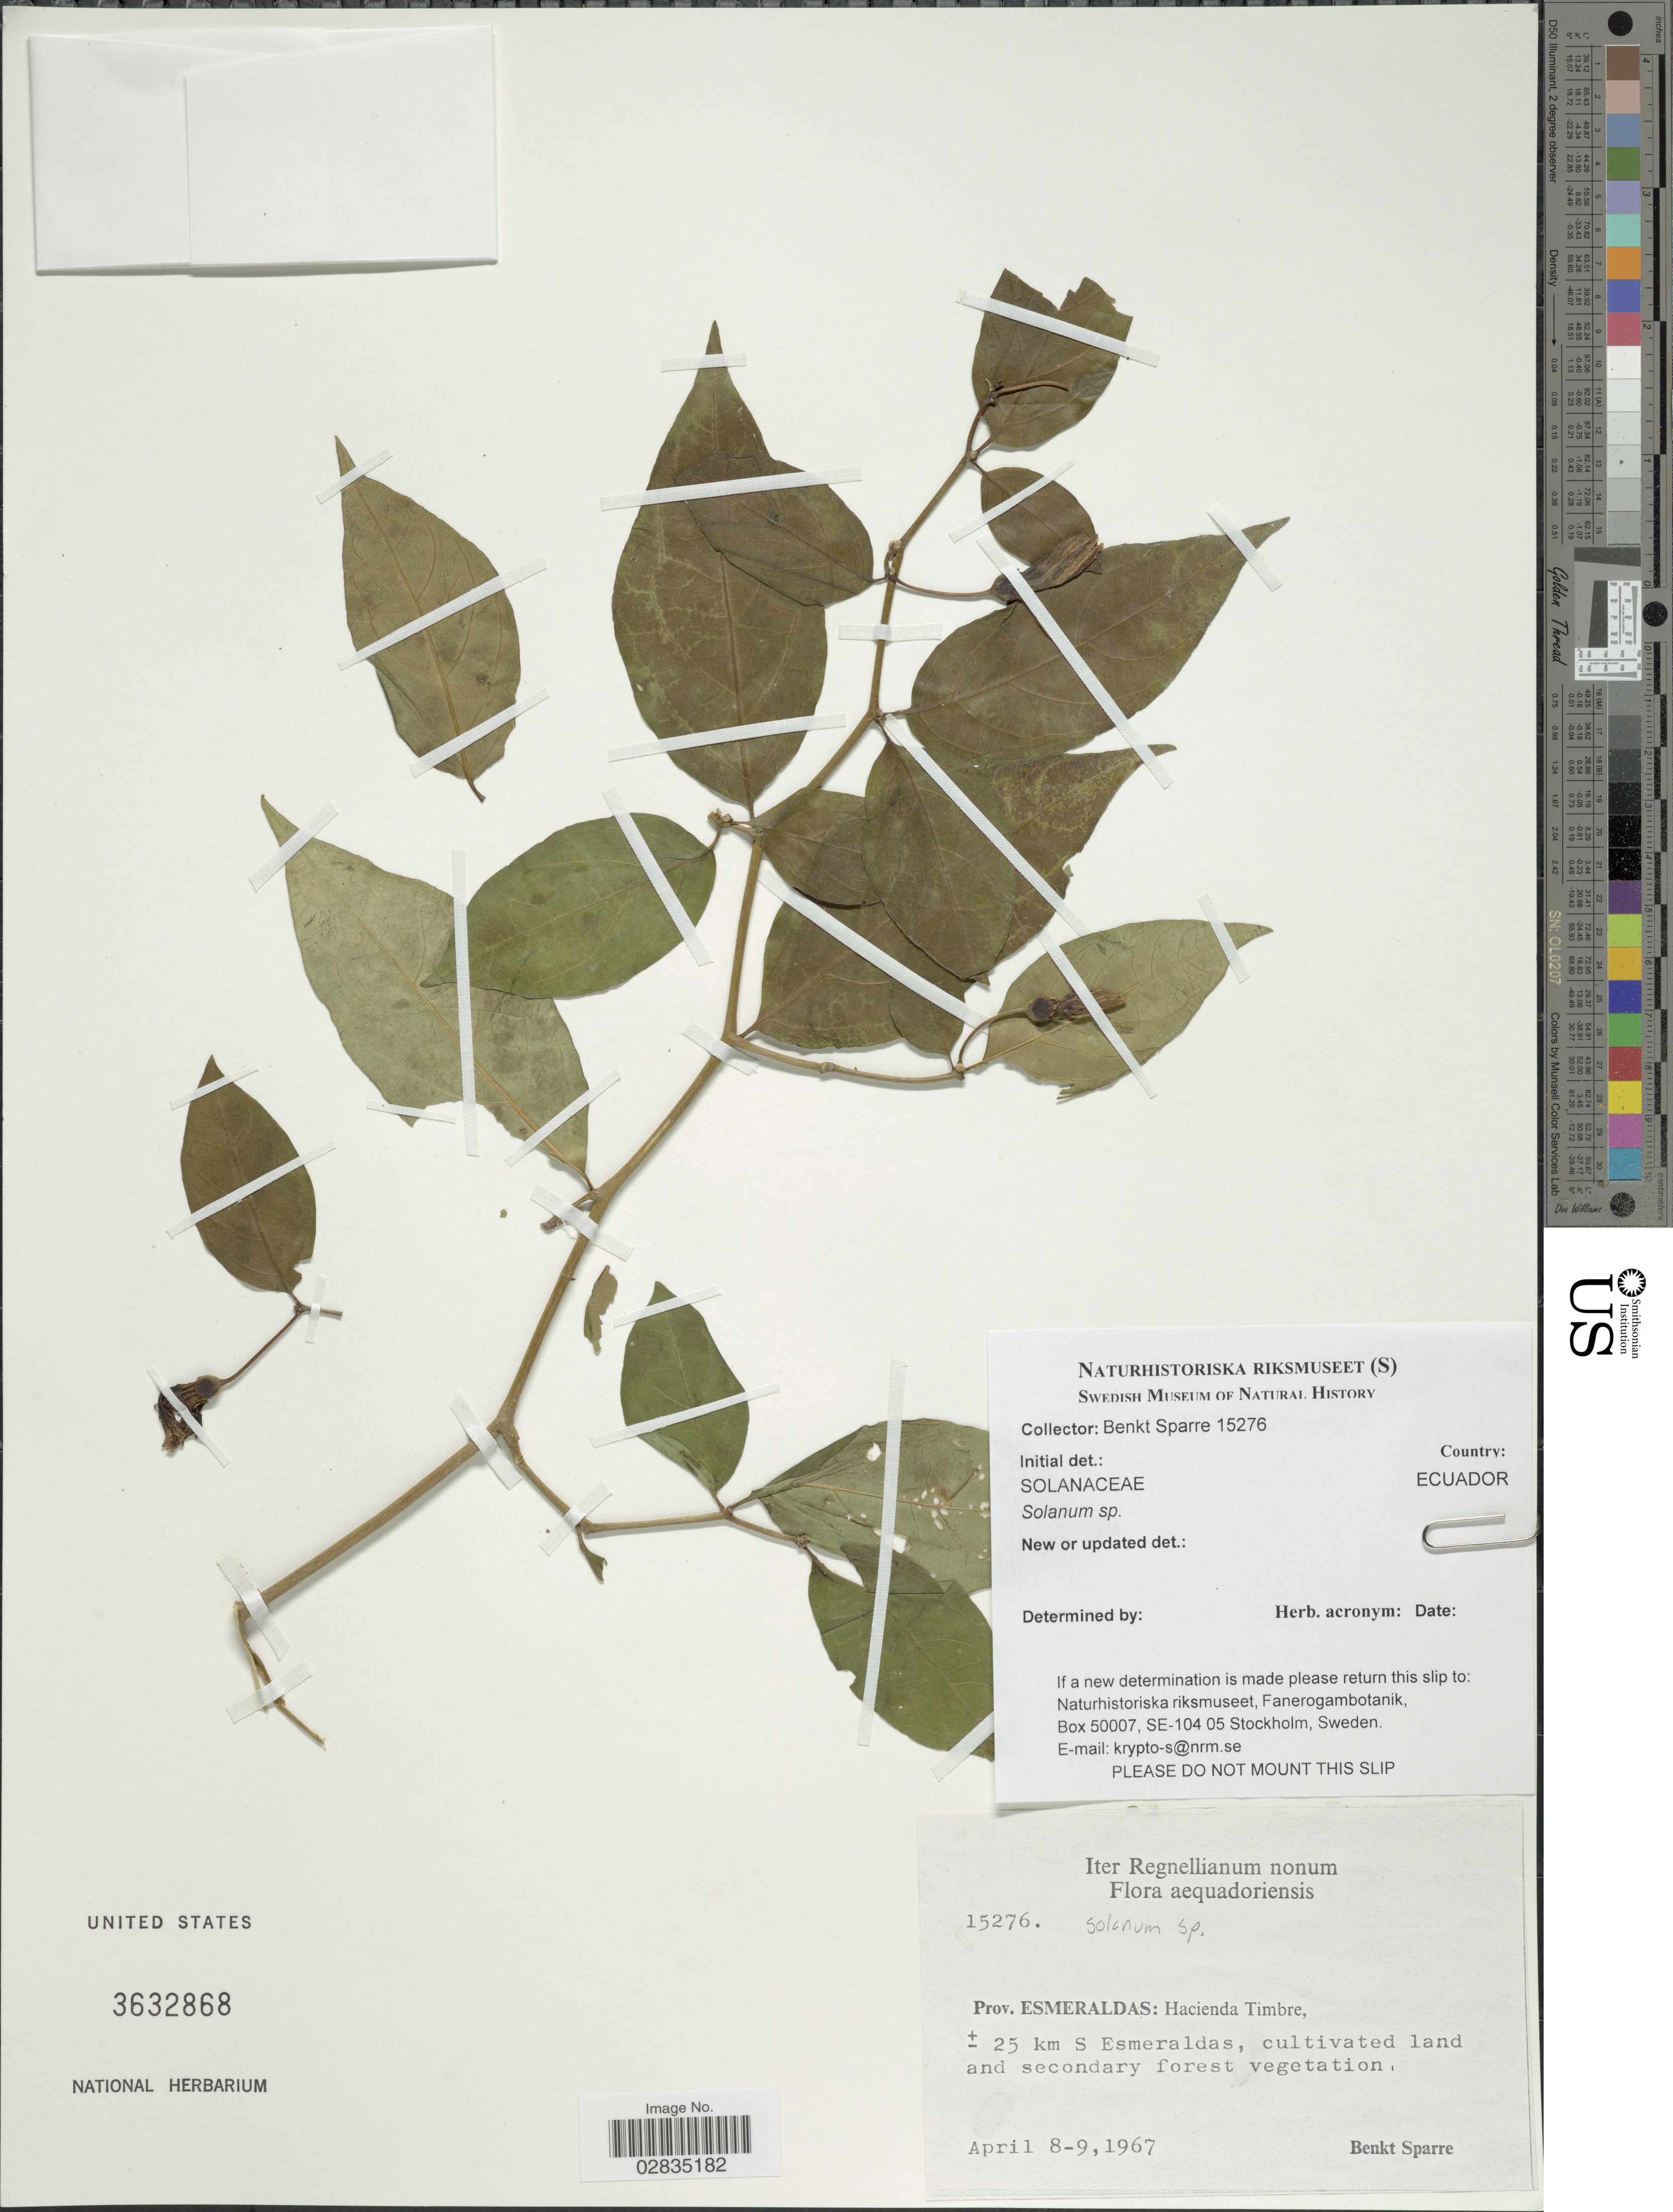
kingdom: Plantae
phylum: Tracheophyta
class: Magnoliopsida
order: Solanales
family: Solanaceae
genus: Lycianthes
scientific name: Lycianthes sp.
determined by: Knapp, S. D.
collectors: B. Sparre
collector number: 15276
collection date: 1967-04-08/1967-04-09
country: Ecuador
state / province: Esmeraldas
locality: Hacienda Timbre, ± 25 km S Emeraldas.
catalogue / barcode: US 3632868